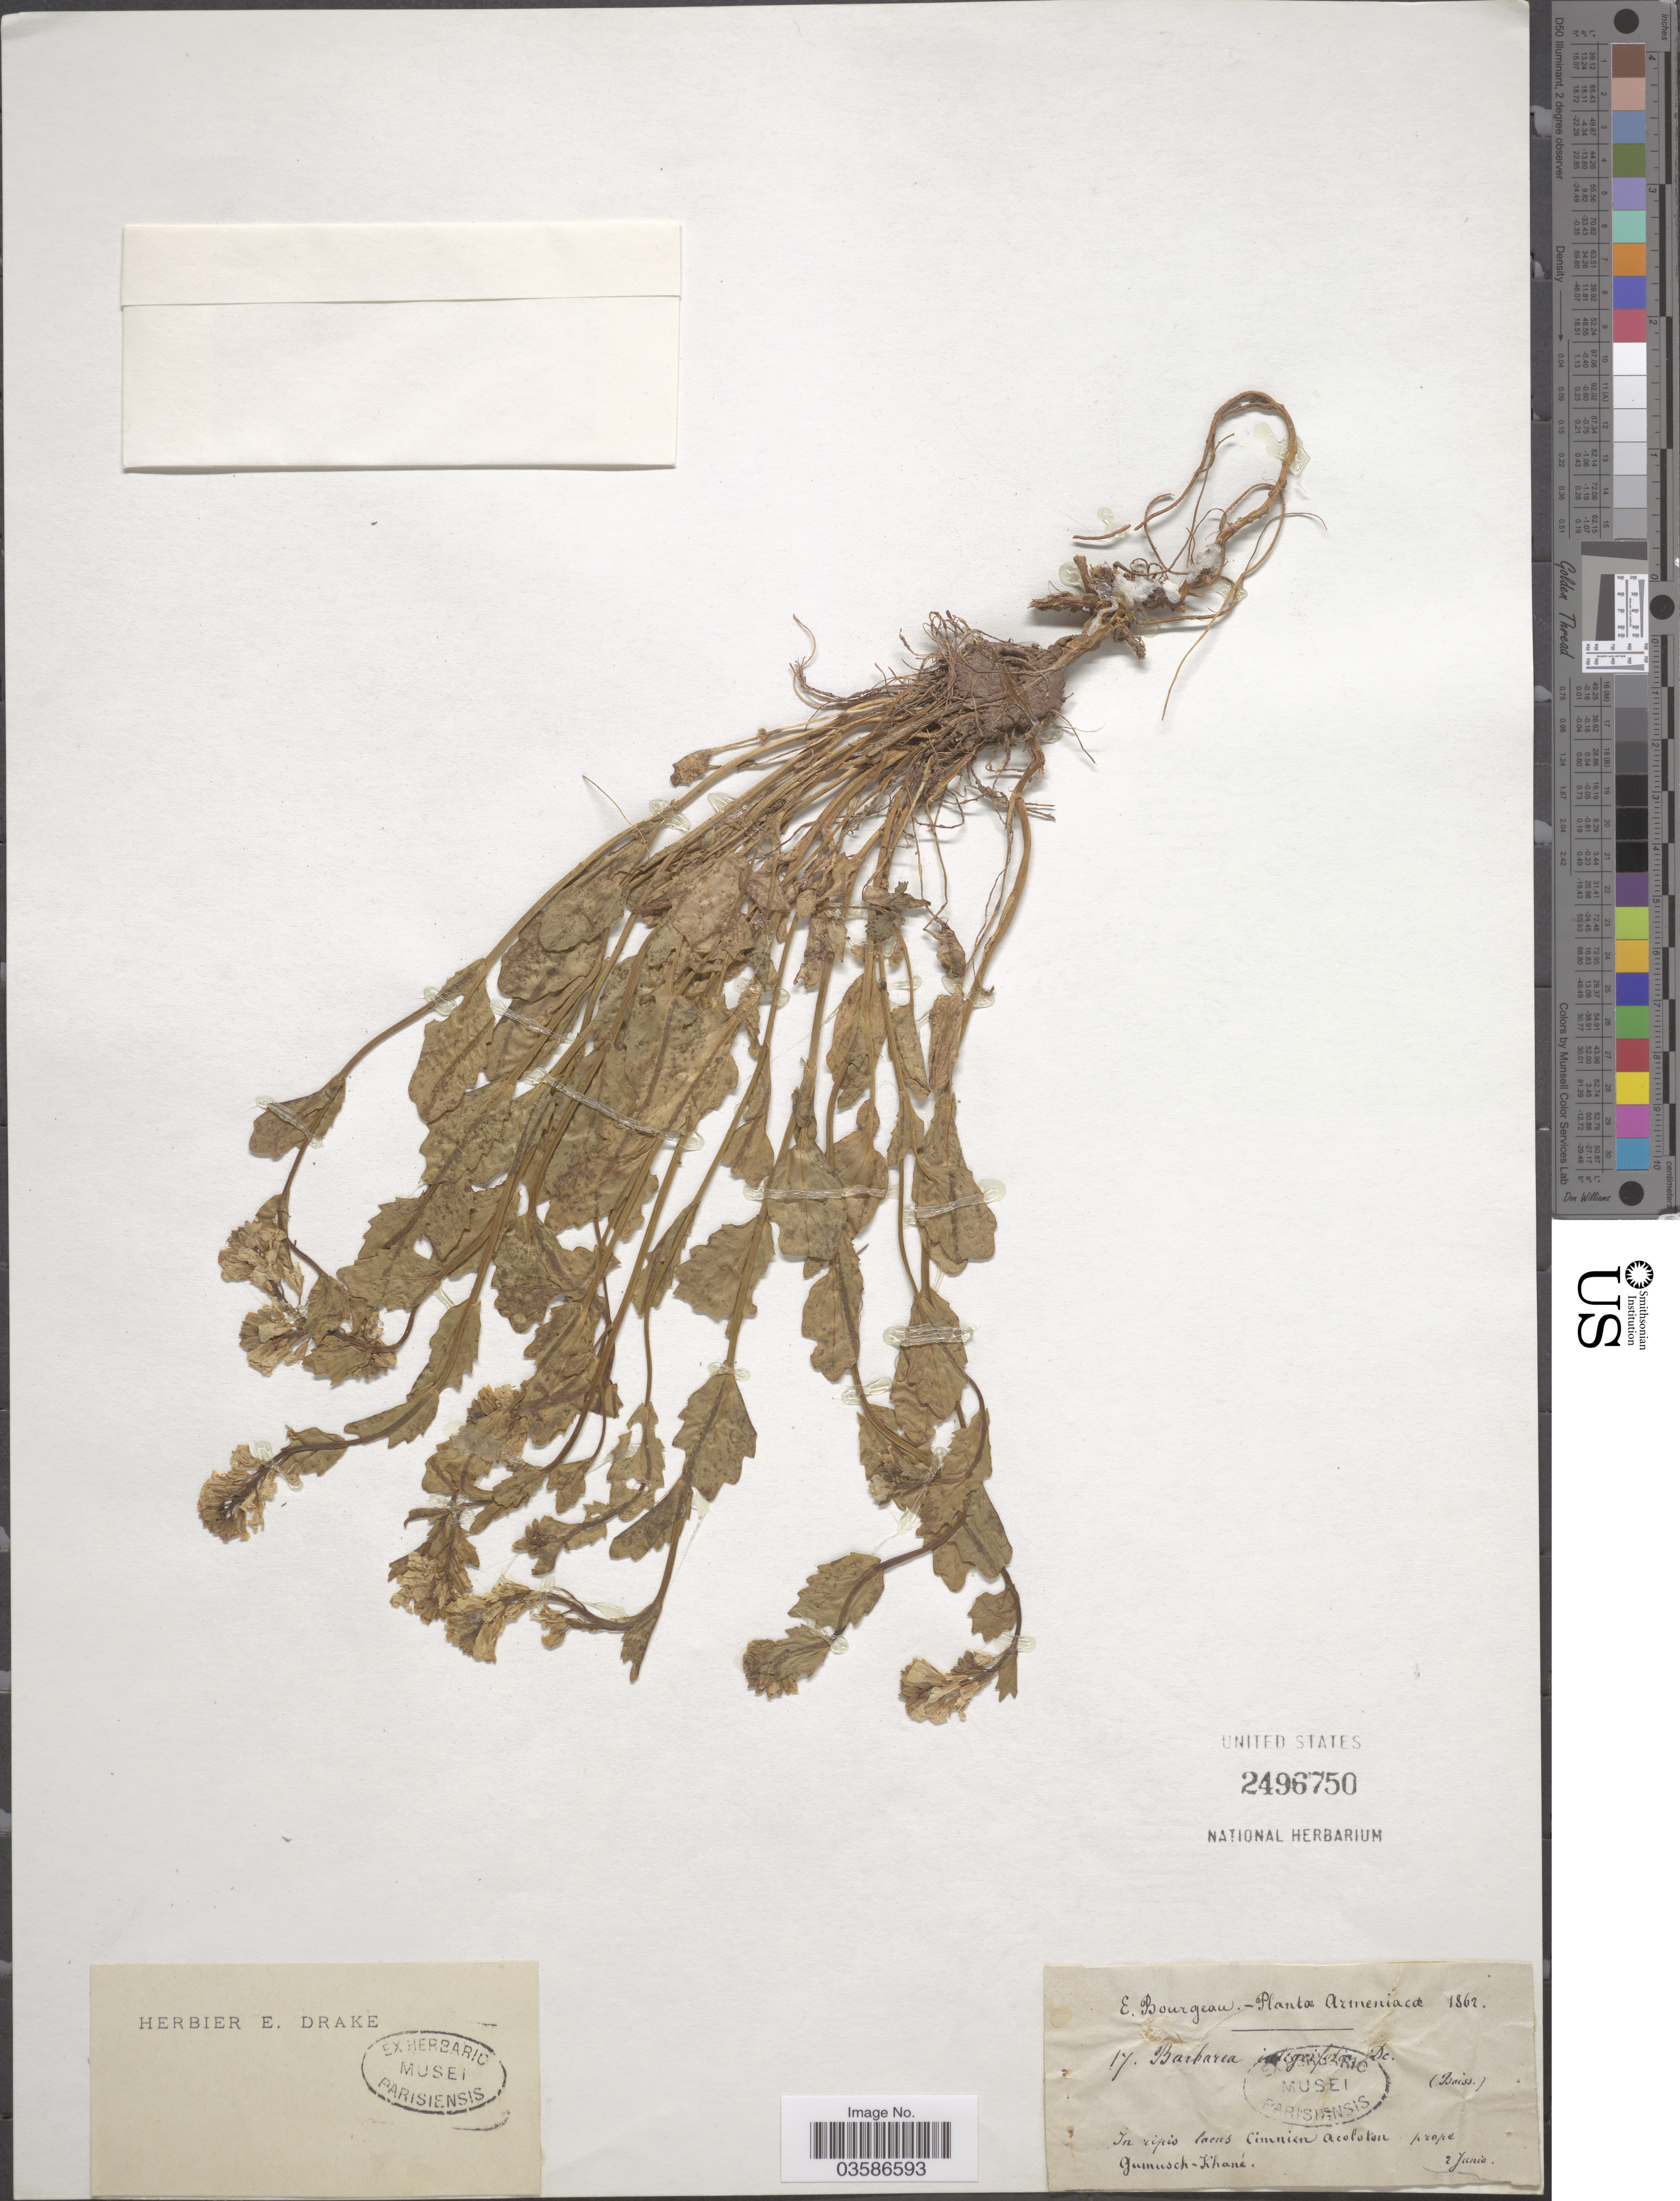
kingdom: Plantae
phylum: Tracheophyta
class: Magnoliopsida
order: Brassicales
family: Brassicaceae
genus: Barbarea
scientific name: Barbarea integrifolia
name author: DC.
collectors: E. Bourgeau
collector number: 17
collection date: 1862-06-02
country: Turkey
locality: In ripis lacus Cimnien Acoloton [interpreted] prope Gumusch-Khané.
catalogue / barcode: US 2496750